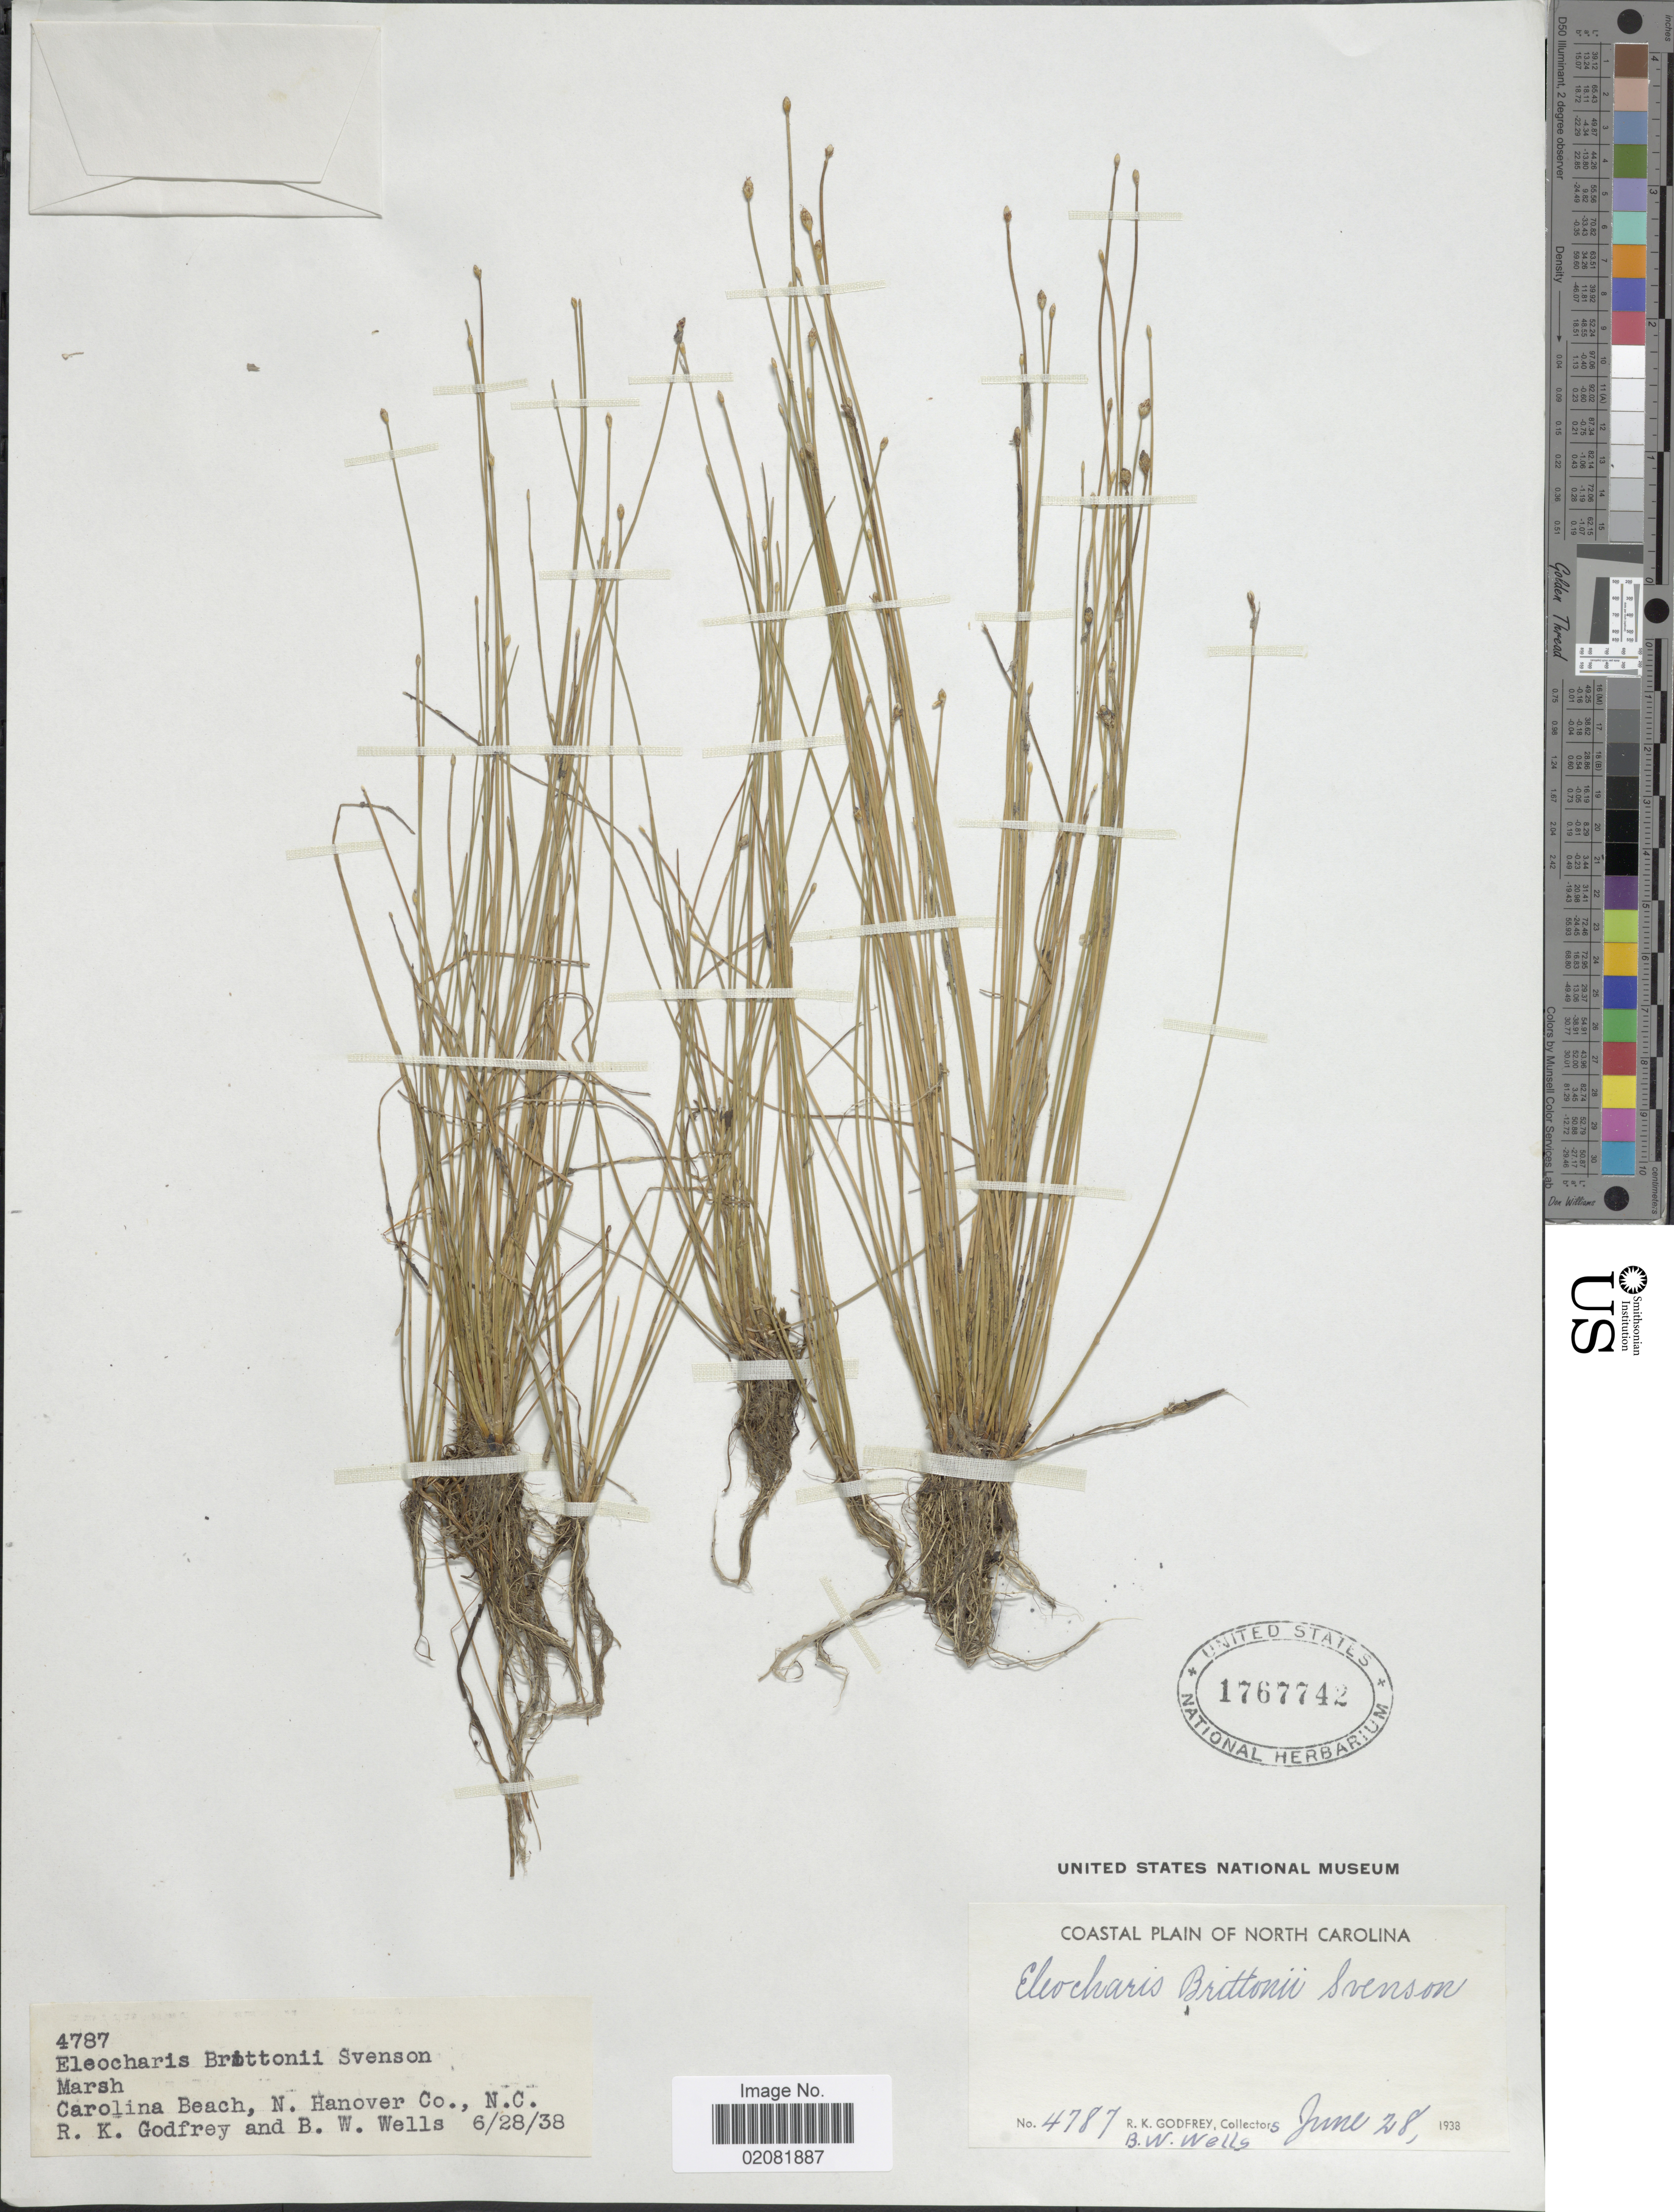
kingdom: Plantae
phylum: Tracheophyta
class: Liliopsida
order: Poales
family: Cyperaceae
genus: Eleocharis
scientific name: Eleocharis brittonii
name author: Svenson ex Small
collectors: R. K. Godfrey & B. Wells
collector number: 4787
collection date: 1938-06-28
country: United States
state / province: North Carolina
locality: Coastal Plain, N. Hanover Co. Carolina Beach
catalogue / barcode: US 1767742